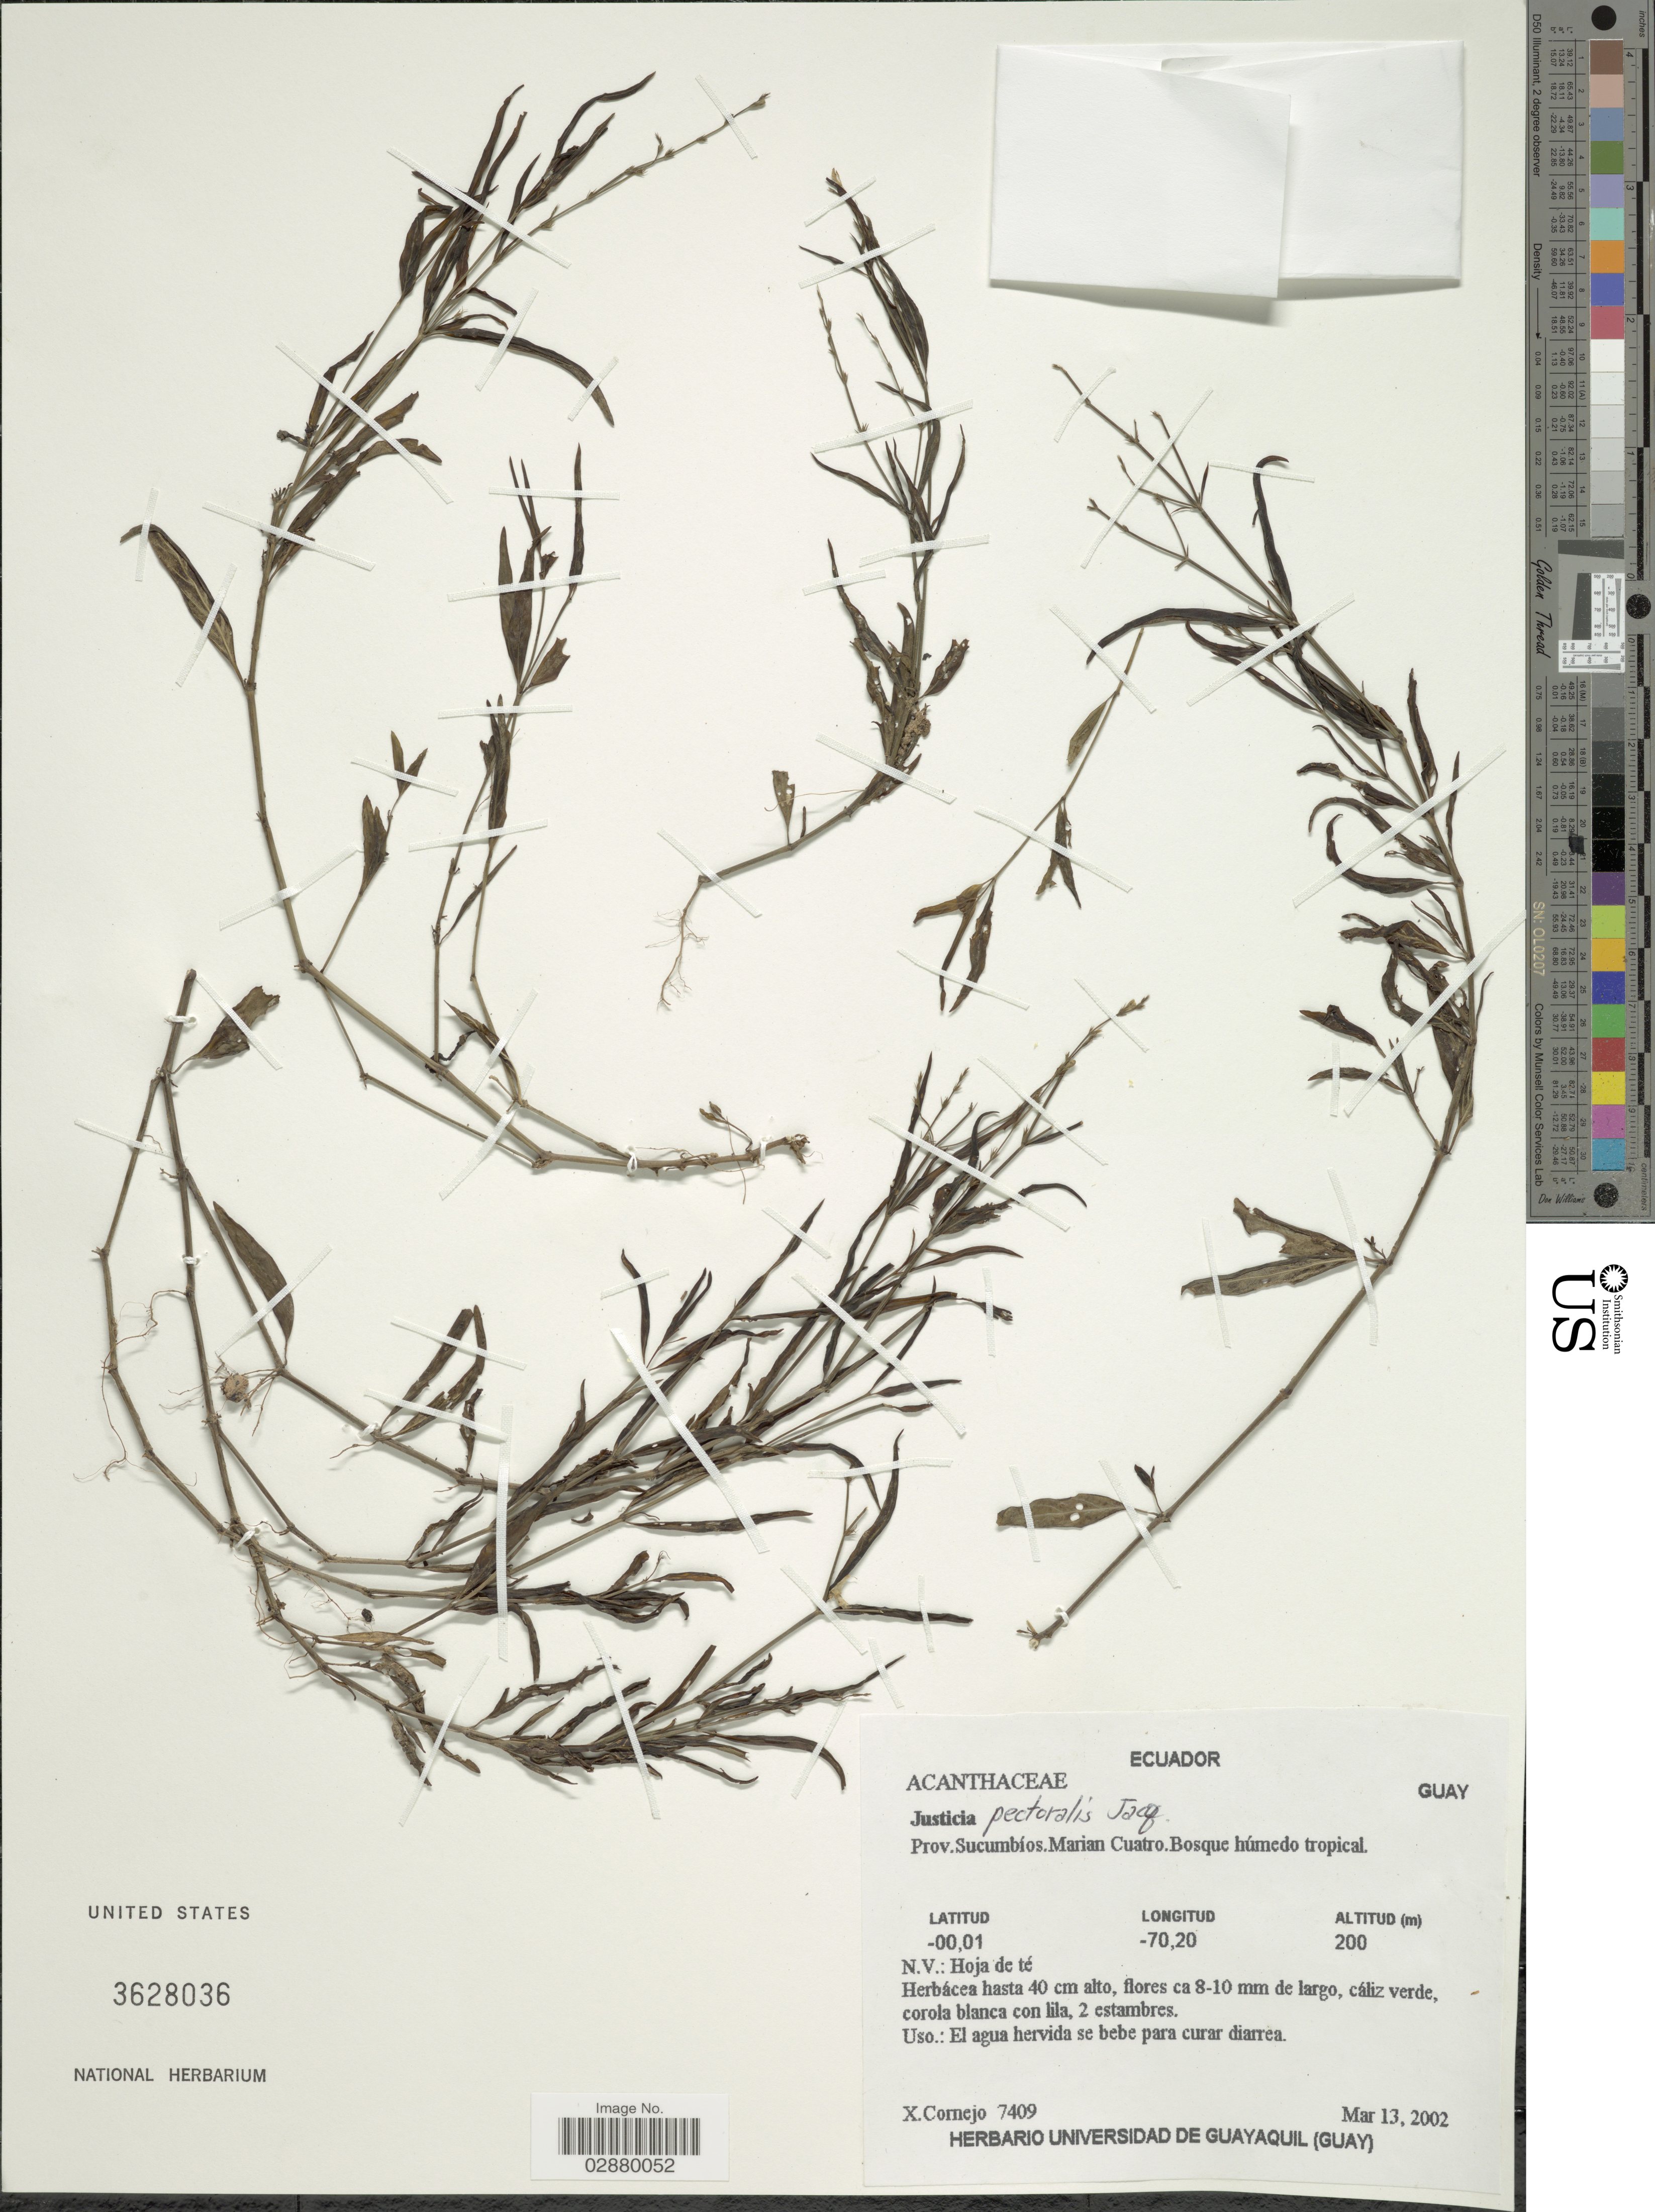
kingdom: Plantae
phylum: Tracheophyta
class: Magnoliopsida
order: Lamiales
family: Acanthaceae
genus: Justicia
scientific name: Justicia pectoralis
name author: Jacq.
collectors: X. F. Cornejo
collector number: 7409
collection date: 2002-03-13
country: Ecuador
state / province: Sucumbíos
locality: Marian Cuatro.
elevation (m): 200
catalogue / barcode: US 3628036